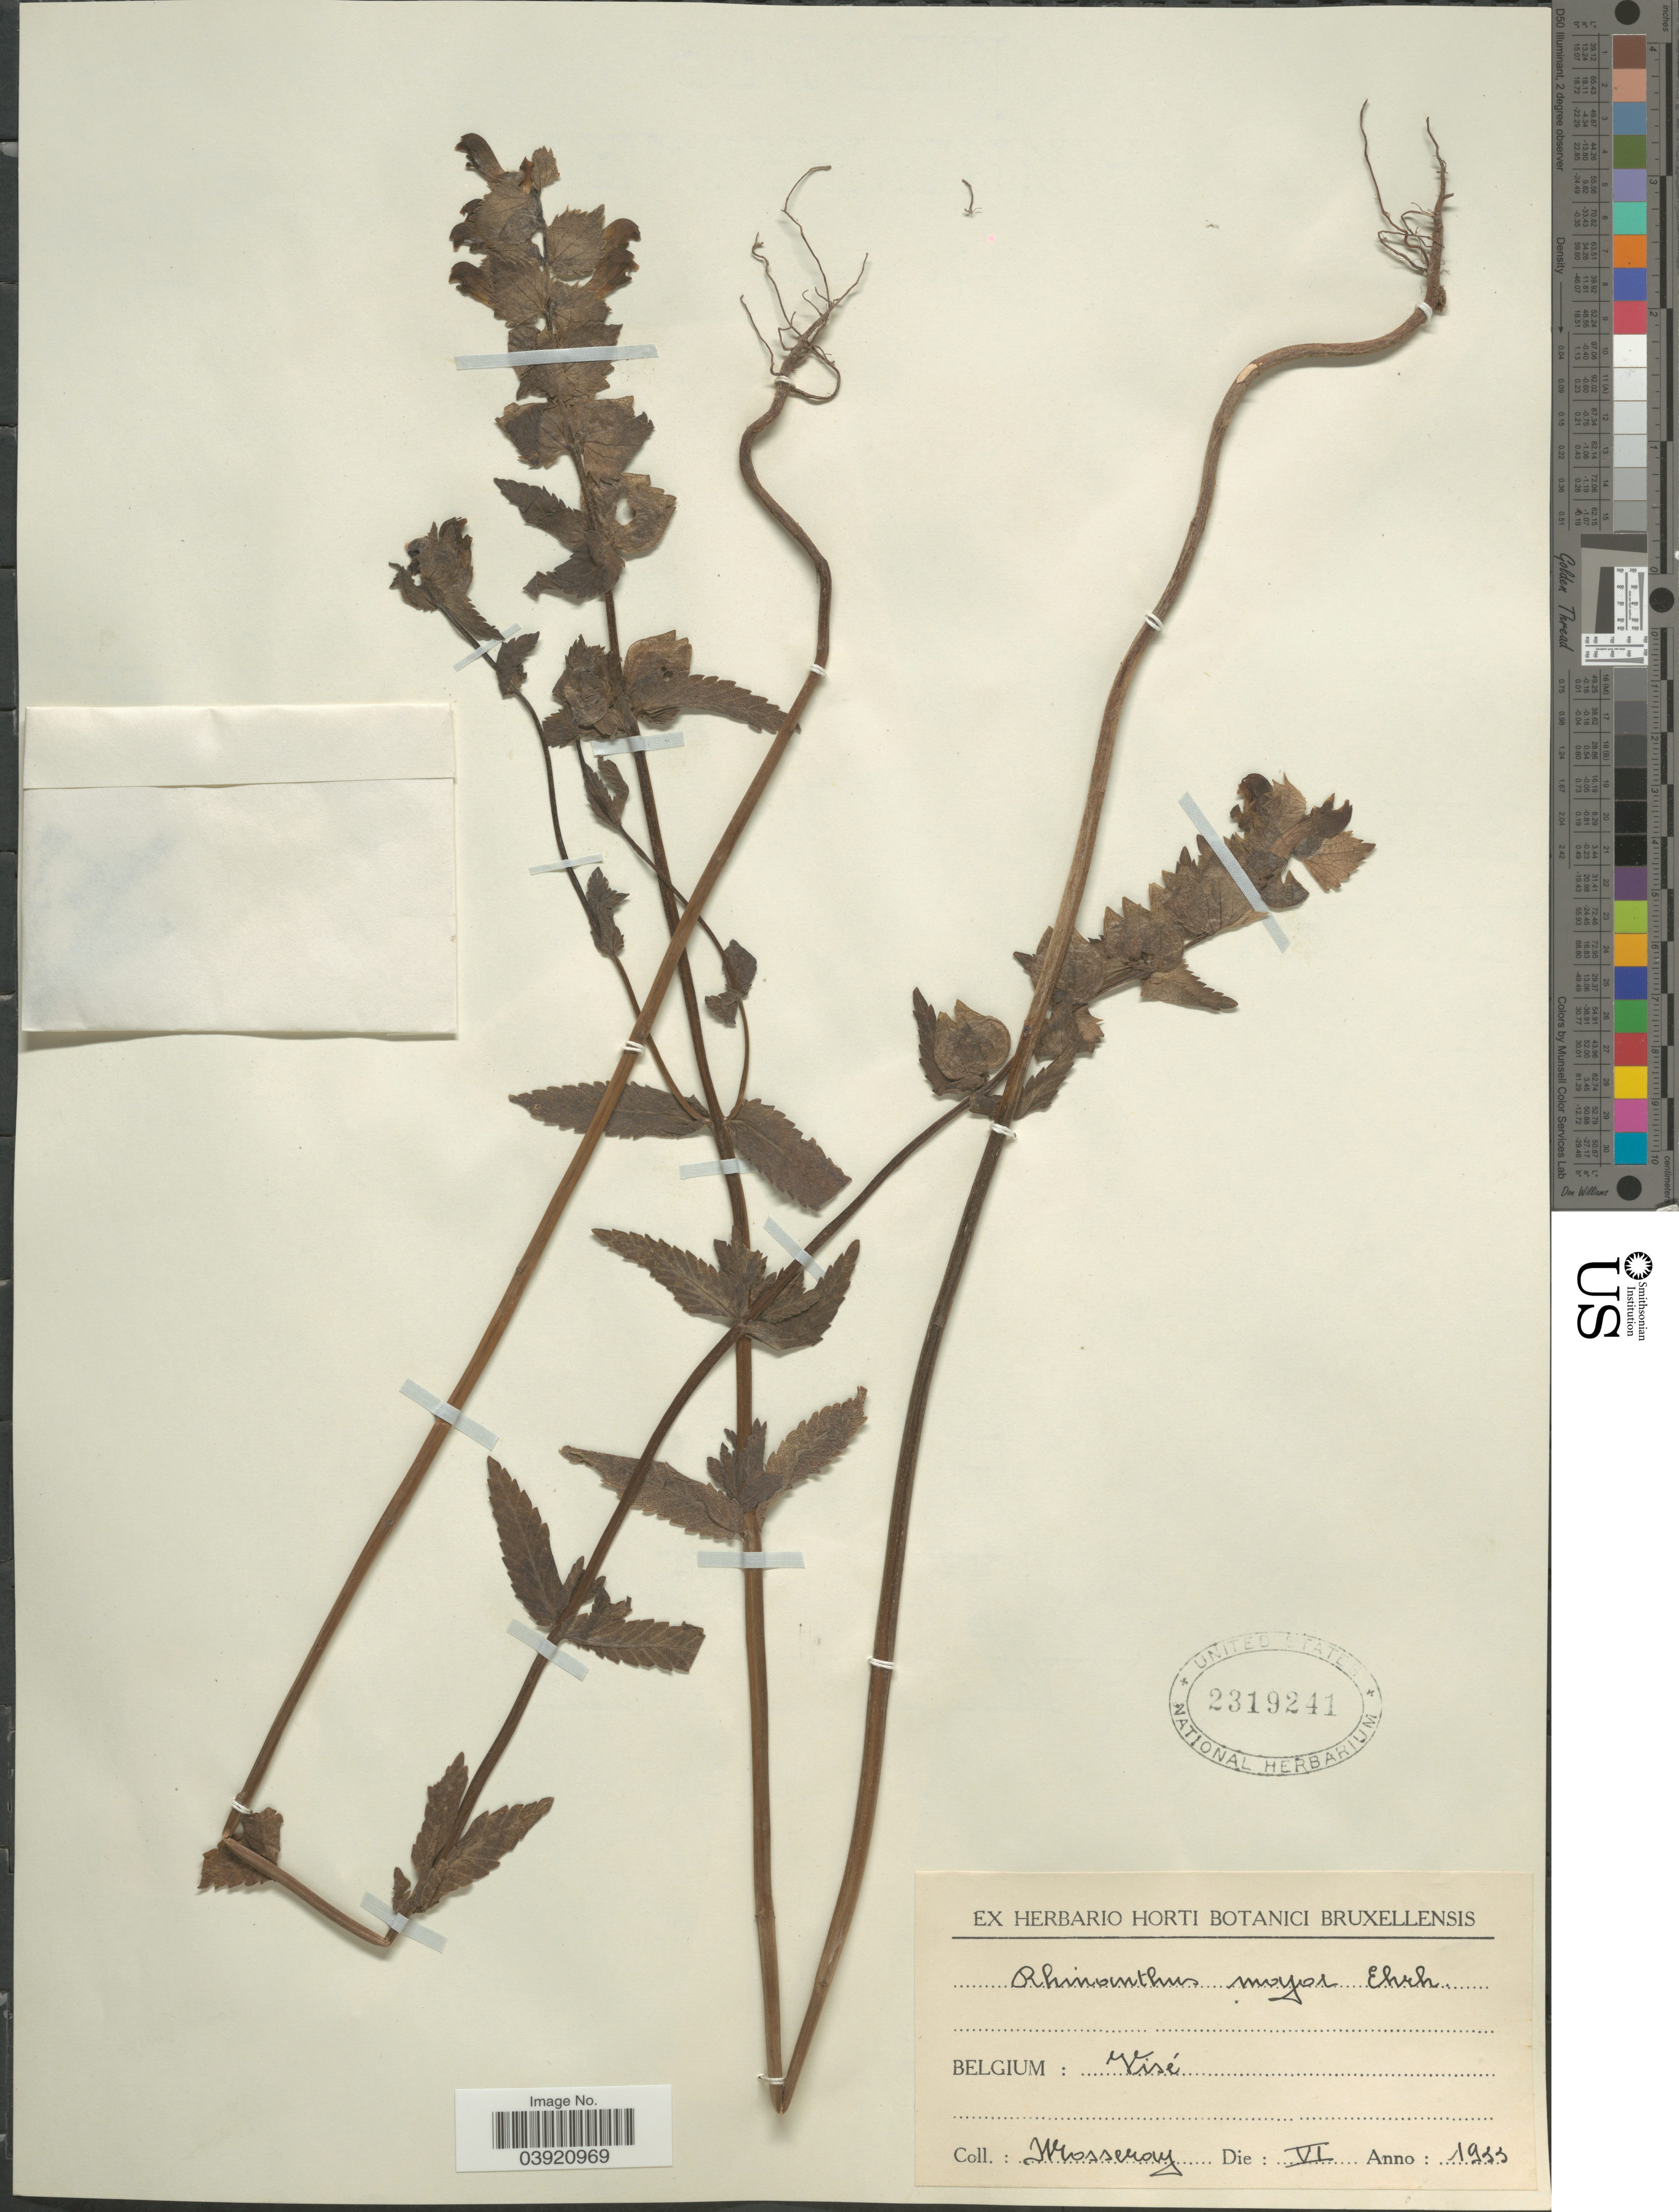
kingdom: Plantae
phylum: Tracheophyta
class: Magnoliopsida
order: Lamiales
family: Orobanchaceae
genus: Rhinanthus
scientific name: Rhinanthus major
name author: L.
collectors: Mosseray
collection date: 1933-06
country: Belgium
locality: Visé.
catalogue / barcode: US 2319241